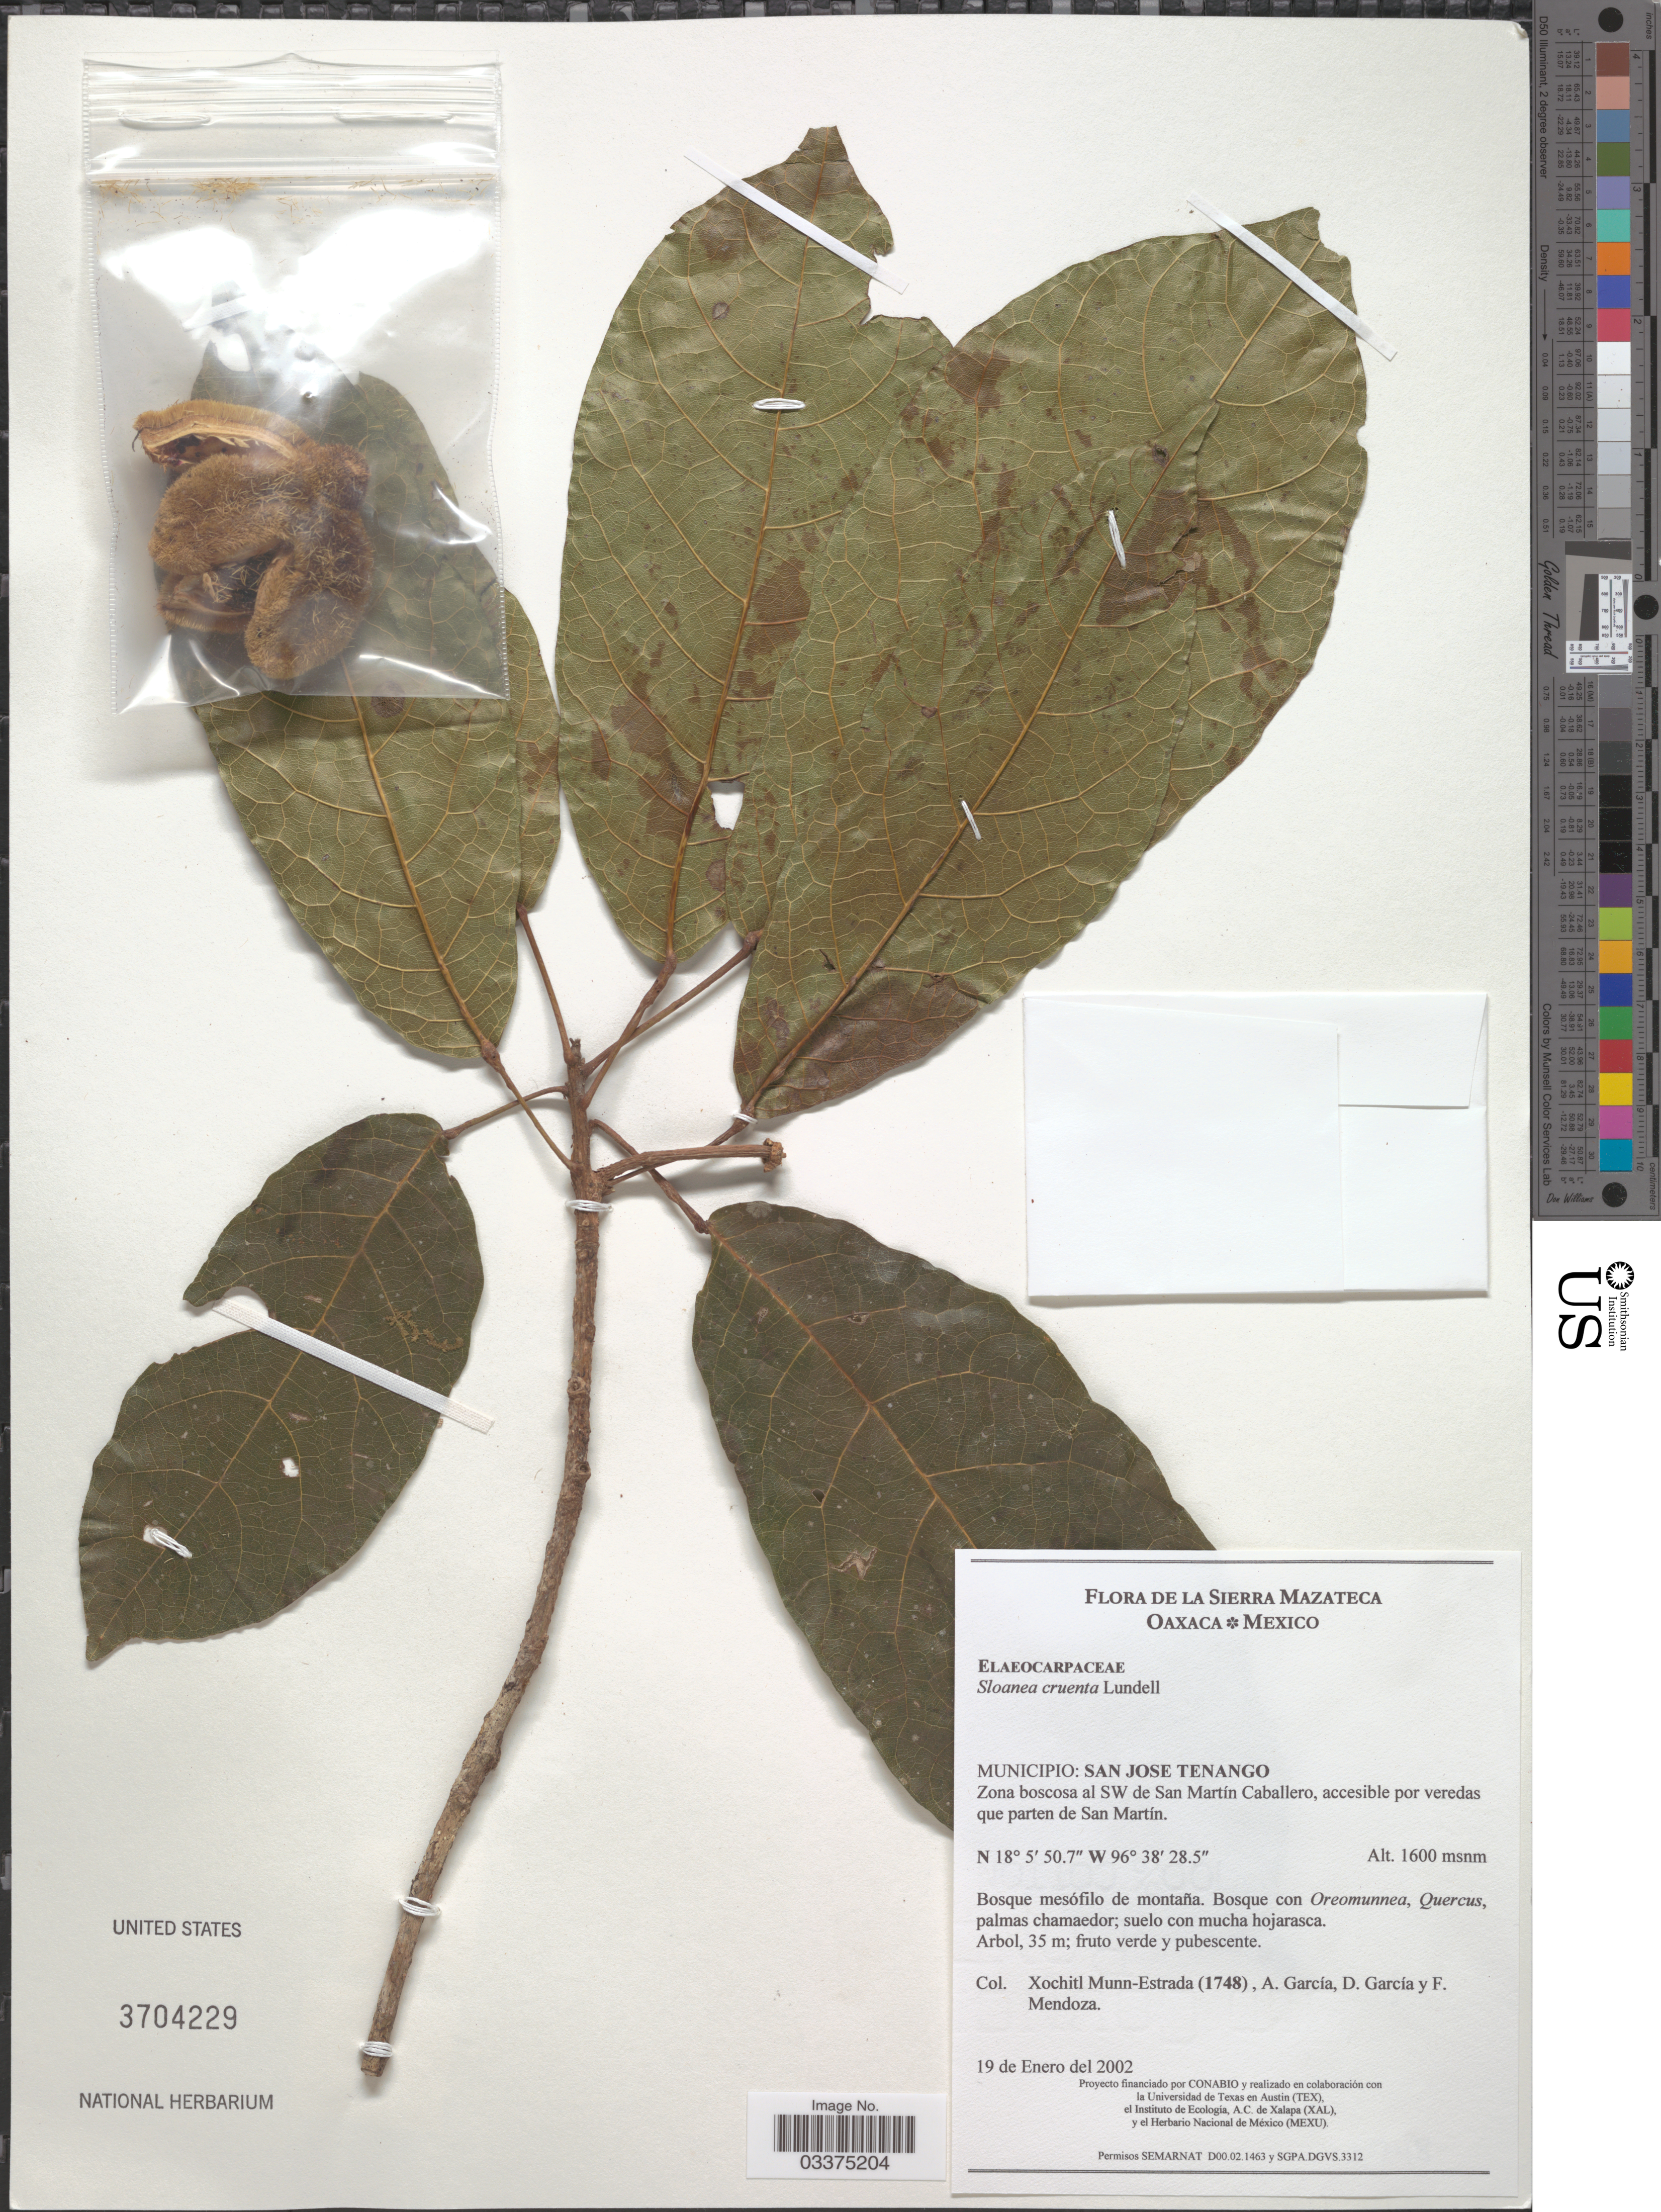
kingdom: Plantae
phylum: Tracheophyta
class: Magnoliopsida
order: Oxalidales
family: Elaeocarpaceae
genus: Sloanea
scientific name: Sloanea cruenta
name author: Lundell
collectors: X. Munn-Estrada, A. García, D. García & F. Mendoza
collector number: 1748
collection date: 2002-01-19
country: Mexico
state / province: Oaxaca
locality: La Sierra Mazateca. Municipio: San Jose Tenango. Zona boscosa al SW de San Martín Caballero, accesible por veredas que parten de San Martín.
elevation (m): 1600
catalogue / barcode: US 3704229